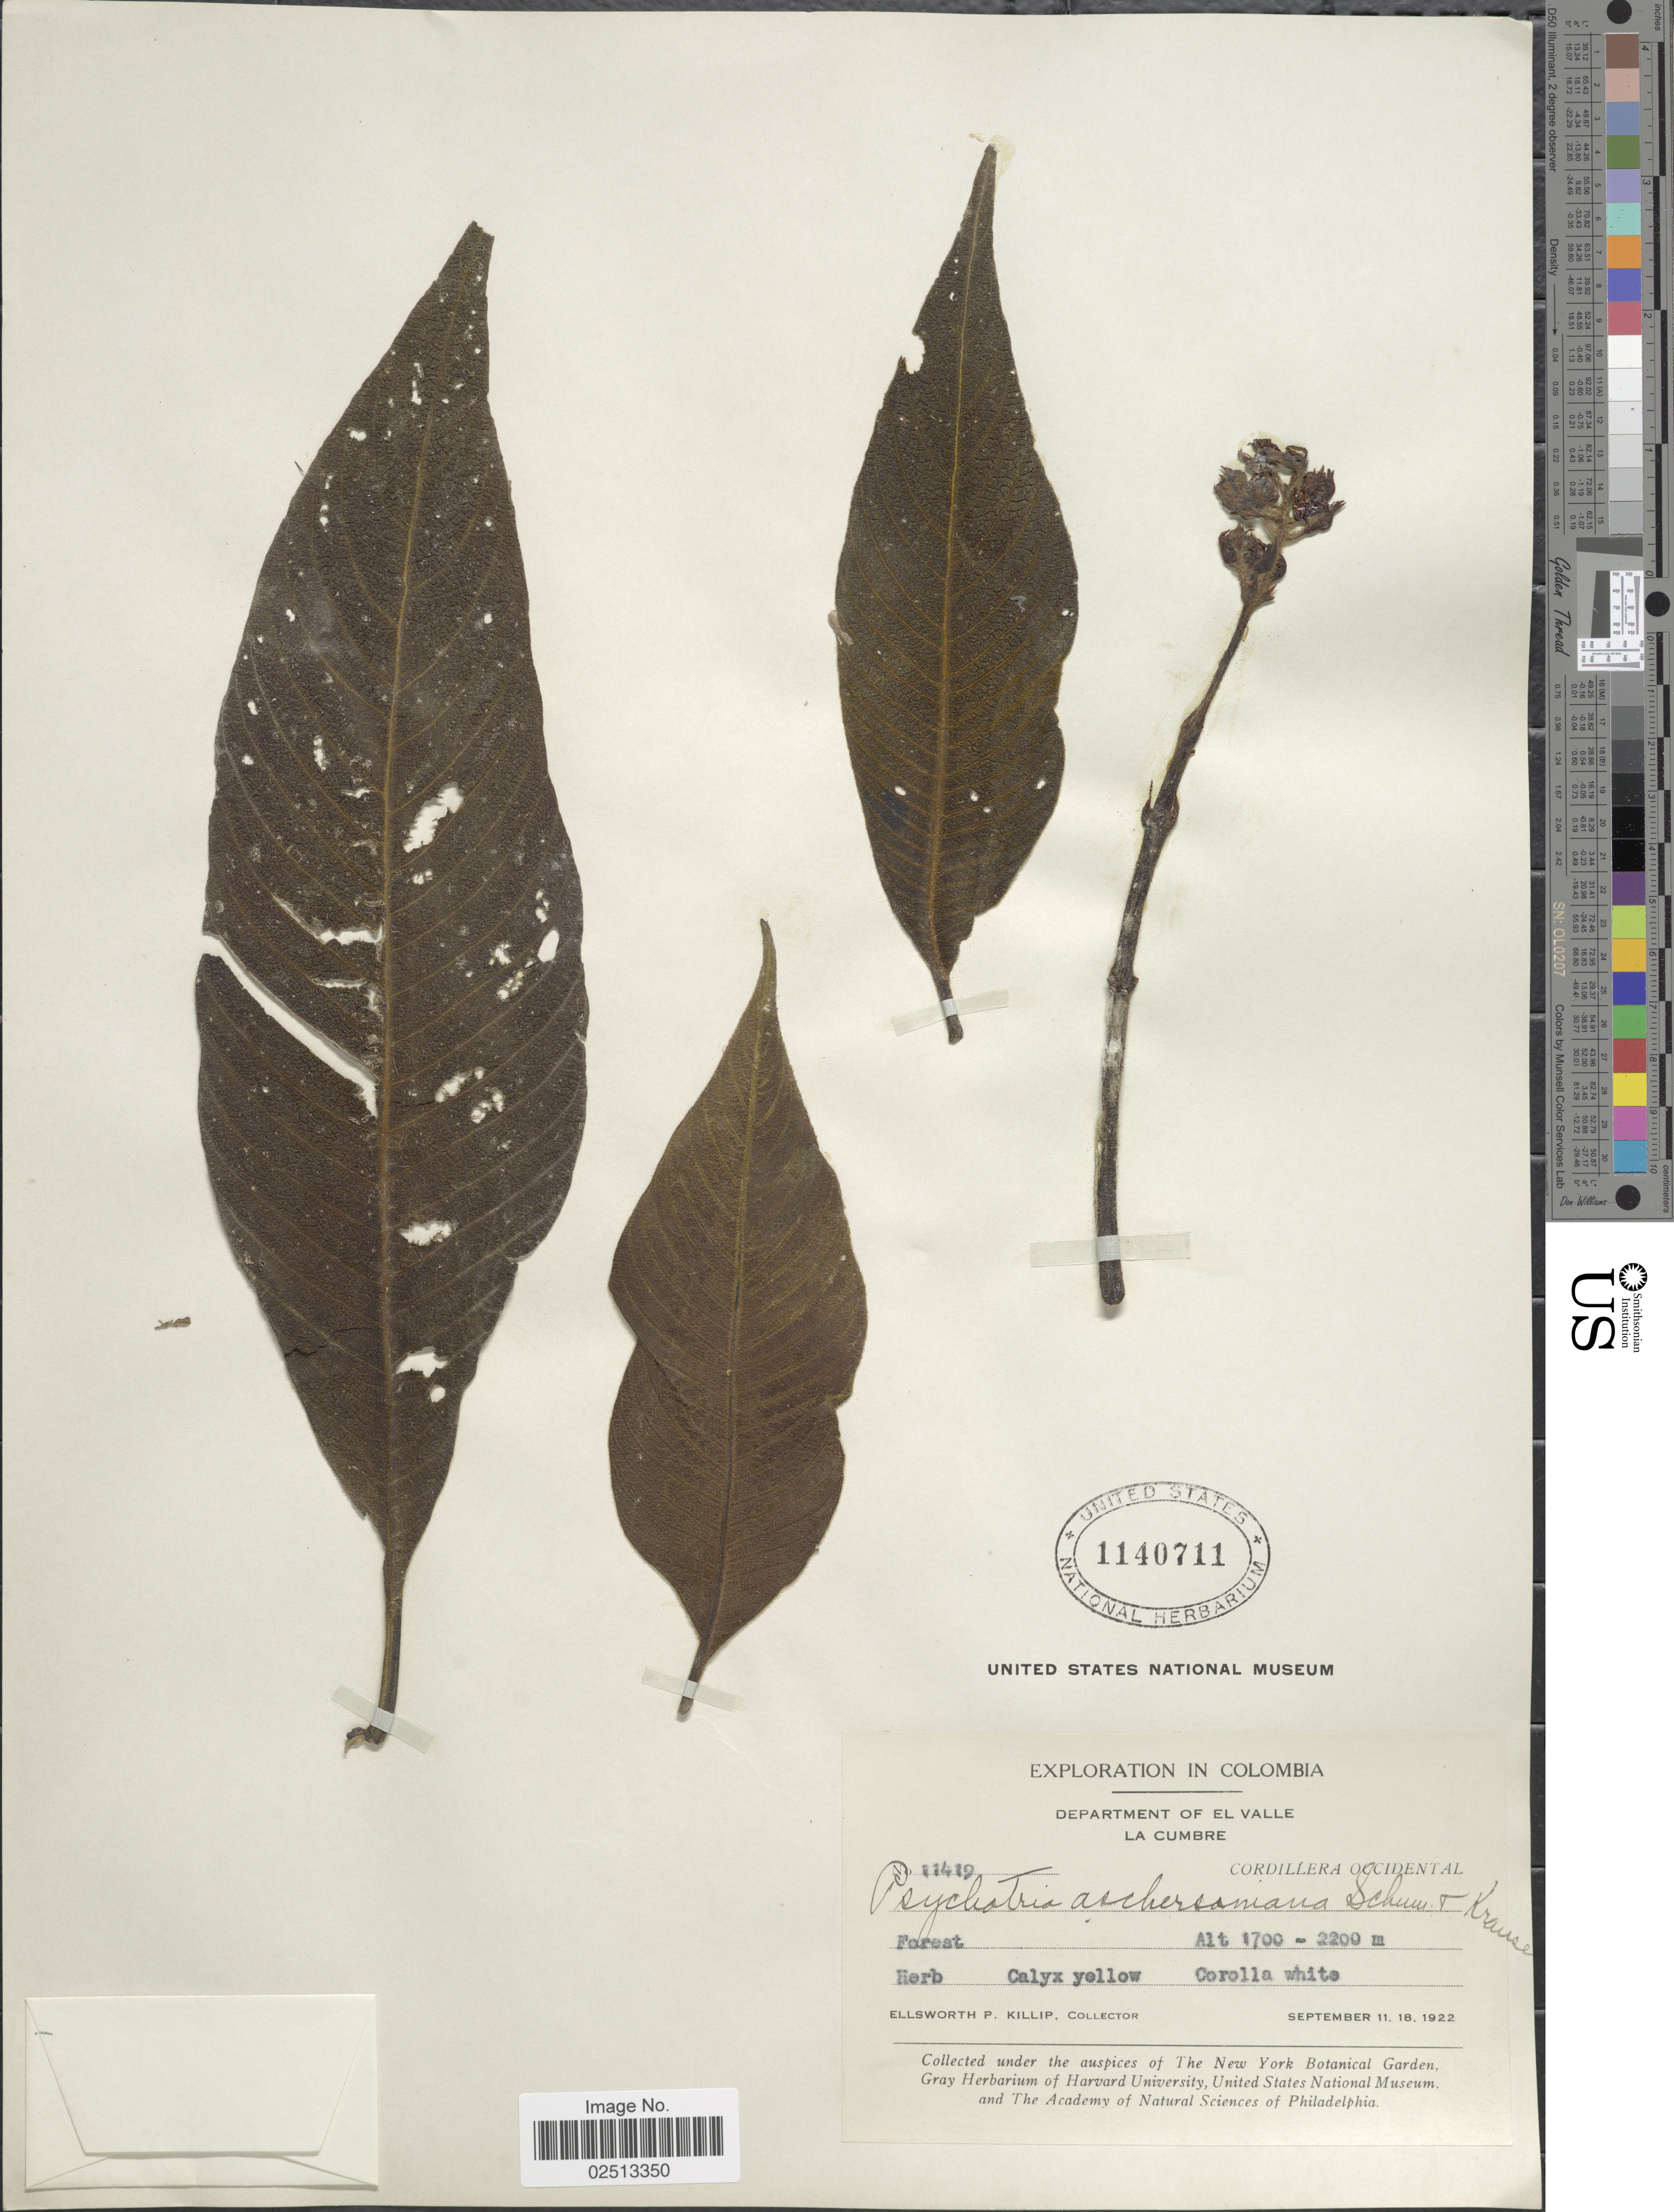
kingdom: Plantae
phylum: Tracheophyta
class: Magnoliopsida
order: Gentianales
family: Rubiaceae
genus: Psychotria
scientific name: Psychotria aschersoniana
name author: K. Schum. & K. Krause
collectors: E. P. Killip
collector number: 11419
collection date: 1922-09-11/1922-09-18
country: Colombia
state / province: Valle del Cauca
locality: Department of el Valle, La Cumbre, Cordillera Occidental.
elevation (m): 1700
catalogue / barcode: US 1140711